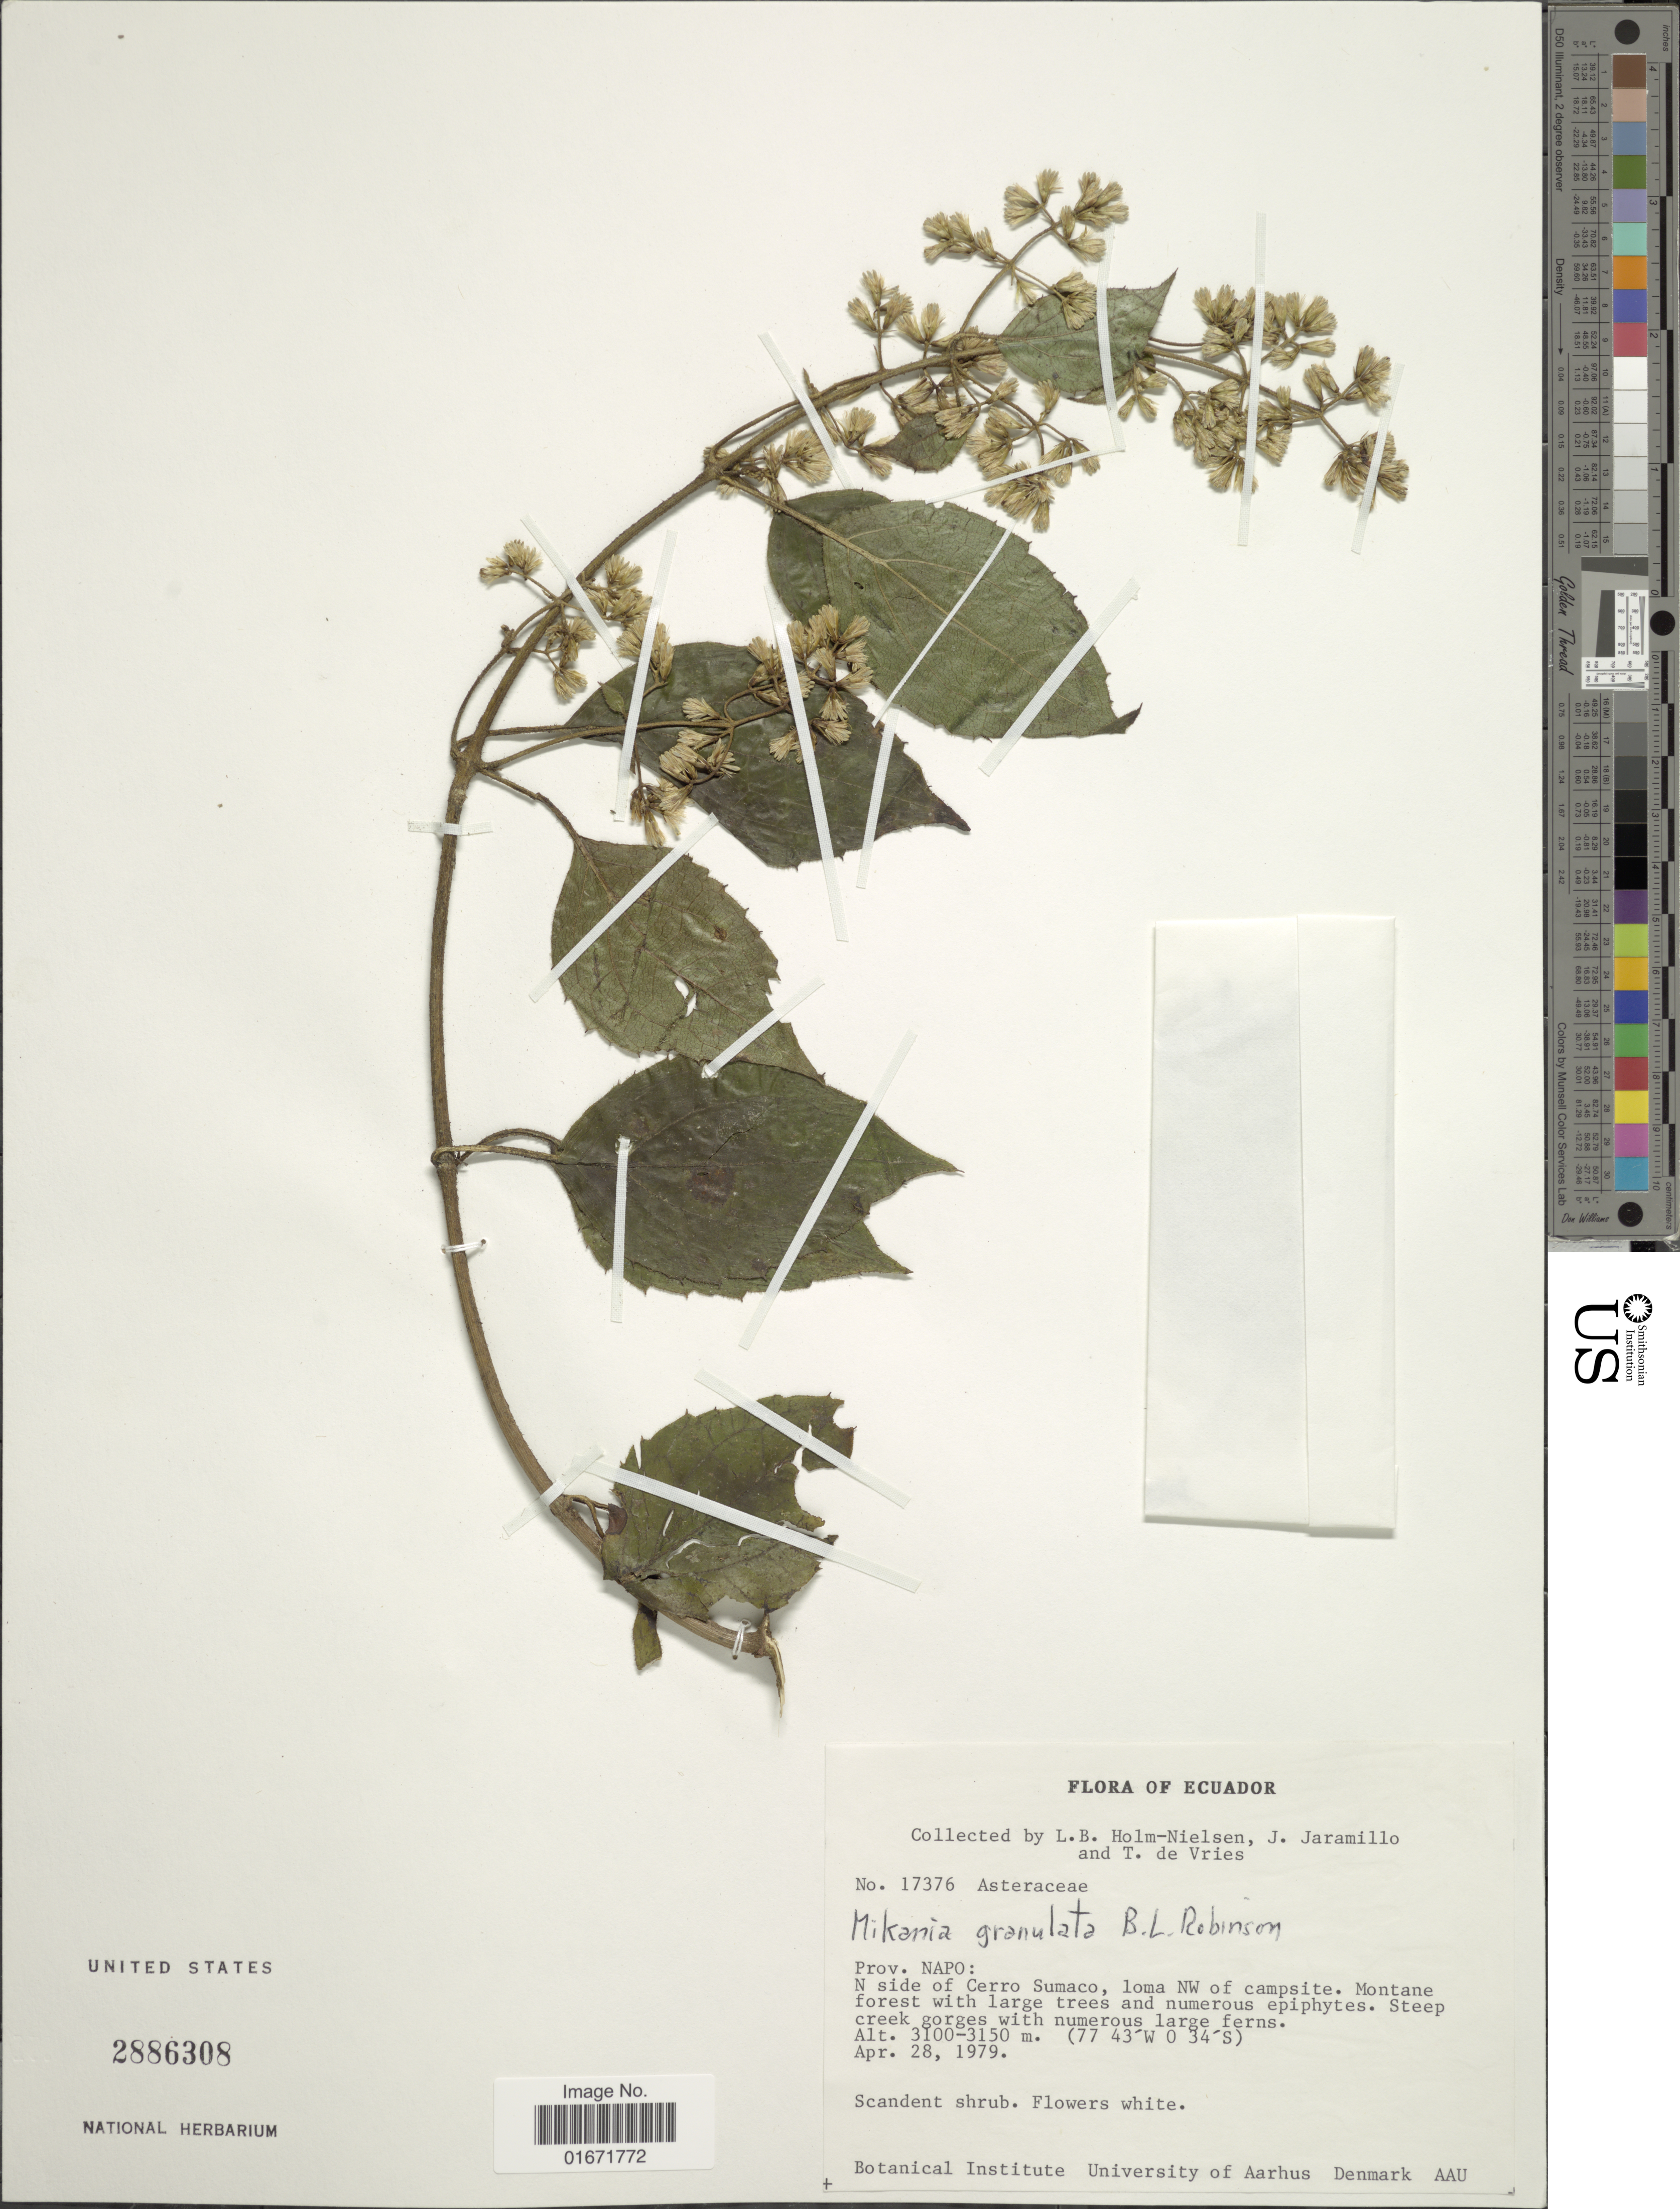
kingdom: Plantae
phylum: Tracheophyta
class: Magnoliopsida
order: Asterales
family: Asteraceae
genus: Mikania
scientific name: Mikania jamesonii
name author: B.L. Rob.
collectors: L. B. Holm-Nielsen, J. Jaramillo & T. de Vries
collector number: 17376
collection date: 1979-04-28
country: Ecuador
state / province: Napo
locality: Prov. Napo: N side of Cerro Sumaco, loma NW of campsite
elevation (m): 3100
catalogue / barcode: US 2886308